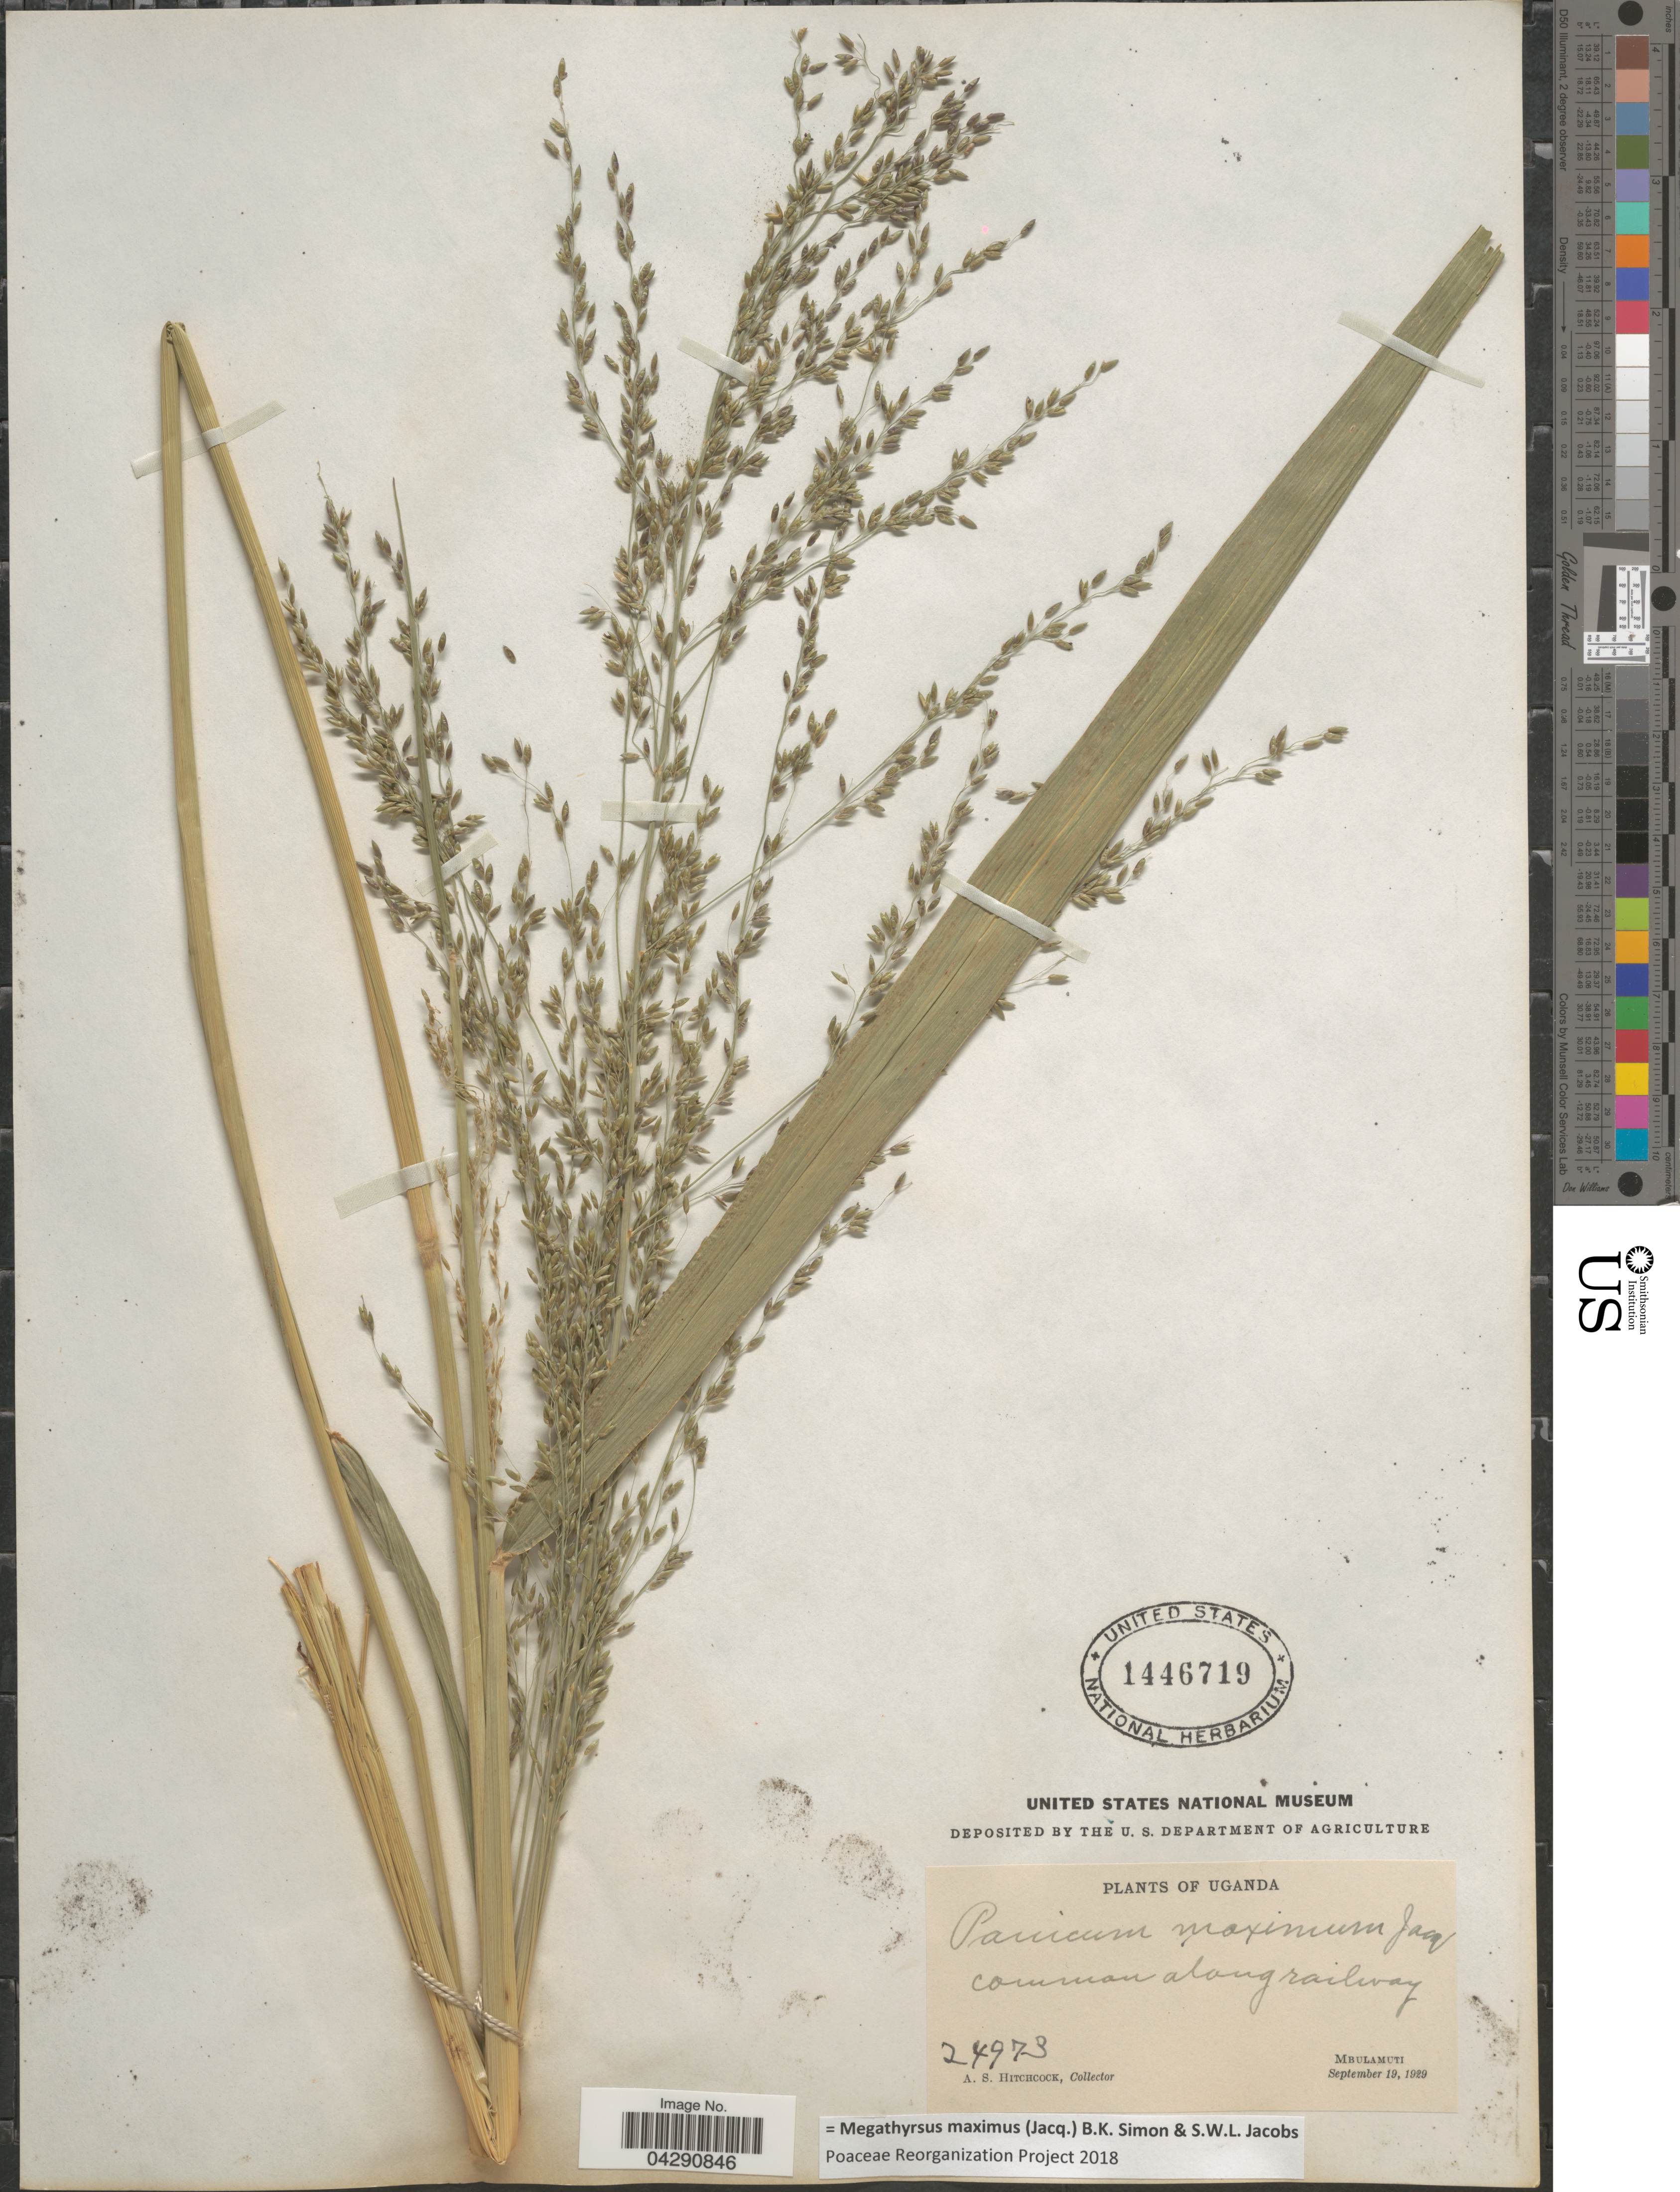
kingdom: Plantae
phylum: Tracheophyta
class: Liliopsida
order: Poales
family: Poaceae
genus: Megathyrsus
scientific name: Megathyrsus maximus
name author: (Jacq.) B.K. Simon & S.W.L. Jacobs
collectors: A. S. Hitchcock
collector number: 24973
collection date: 1929-09-19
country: Uganda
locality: Mbulamuti.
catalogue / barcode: US 1446719